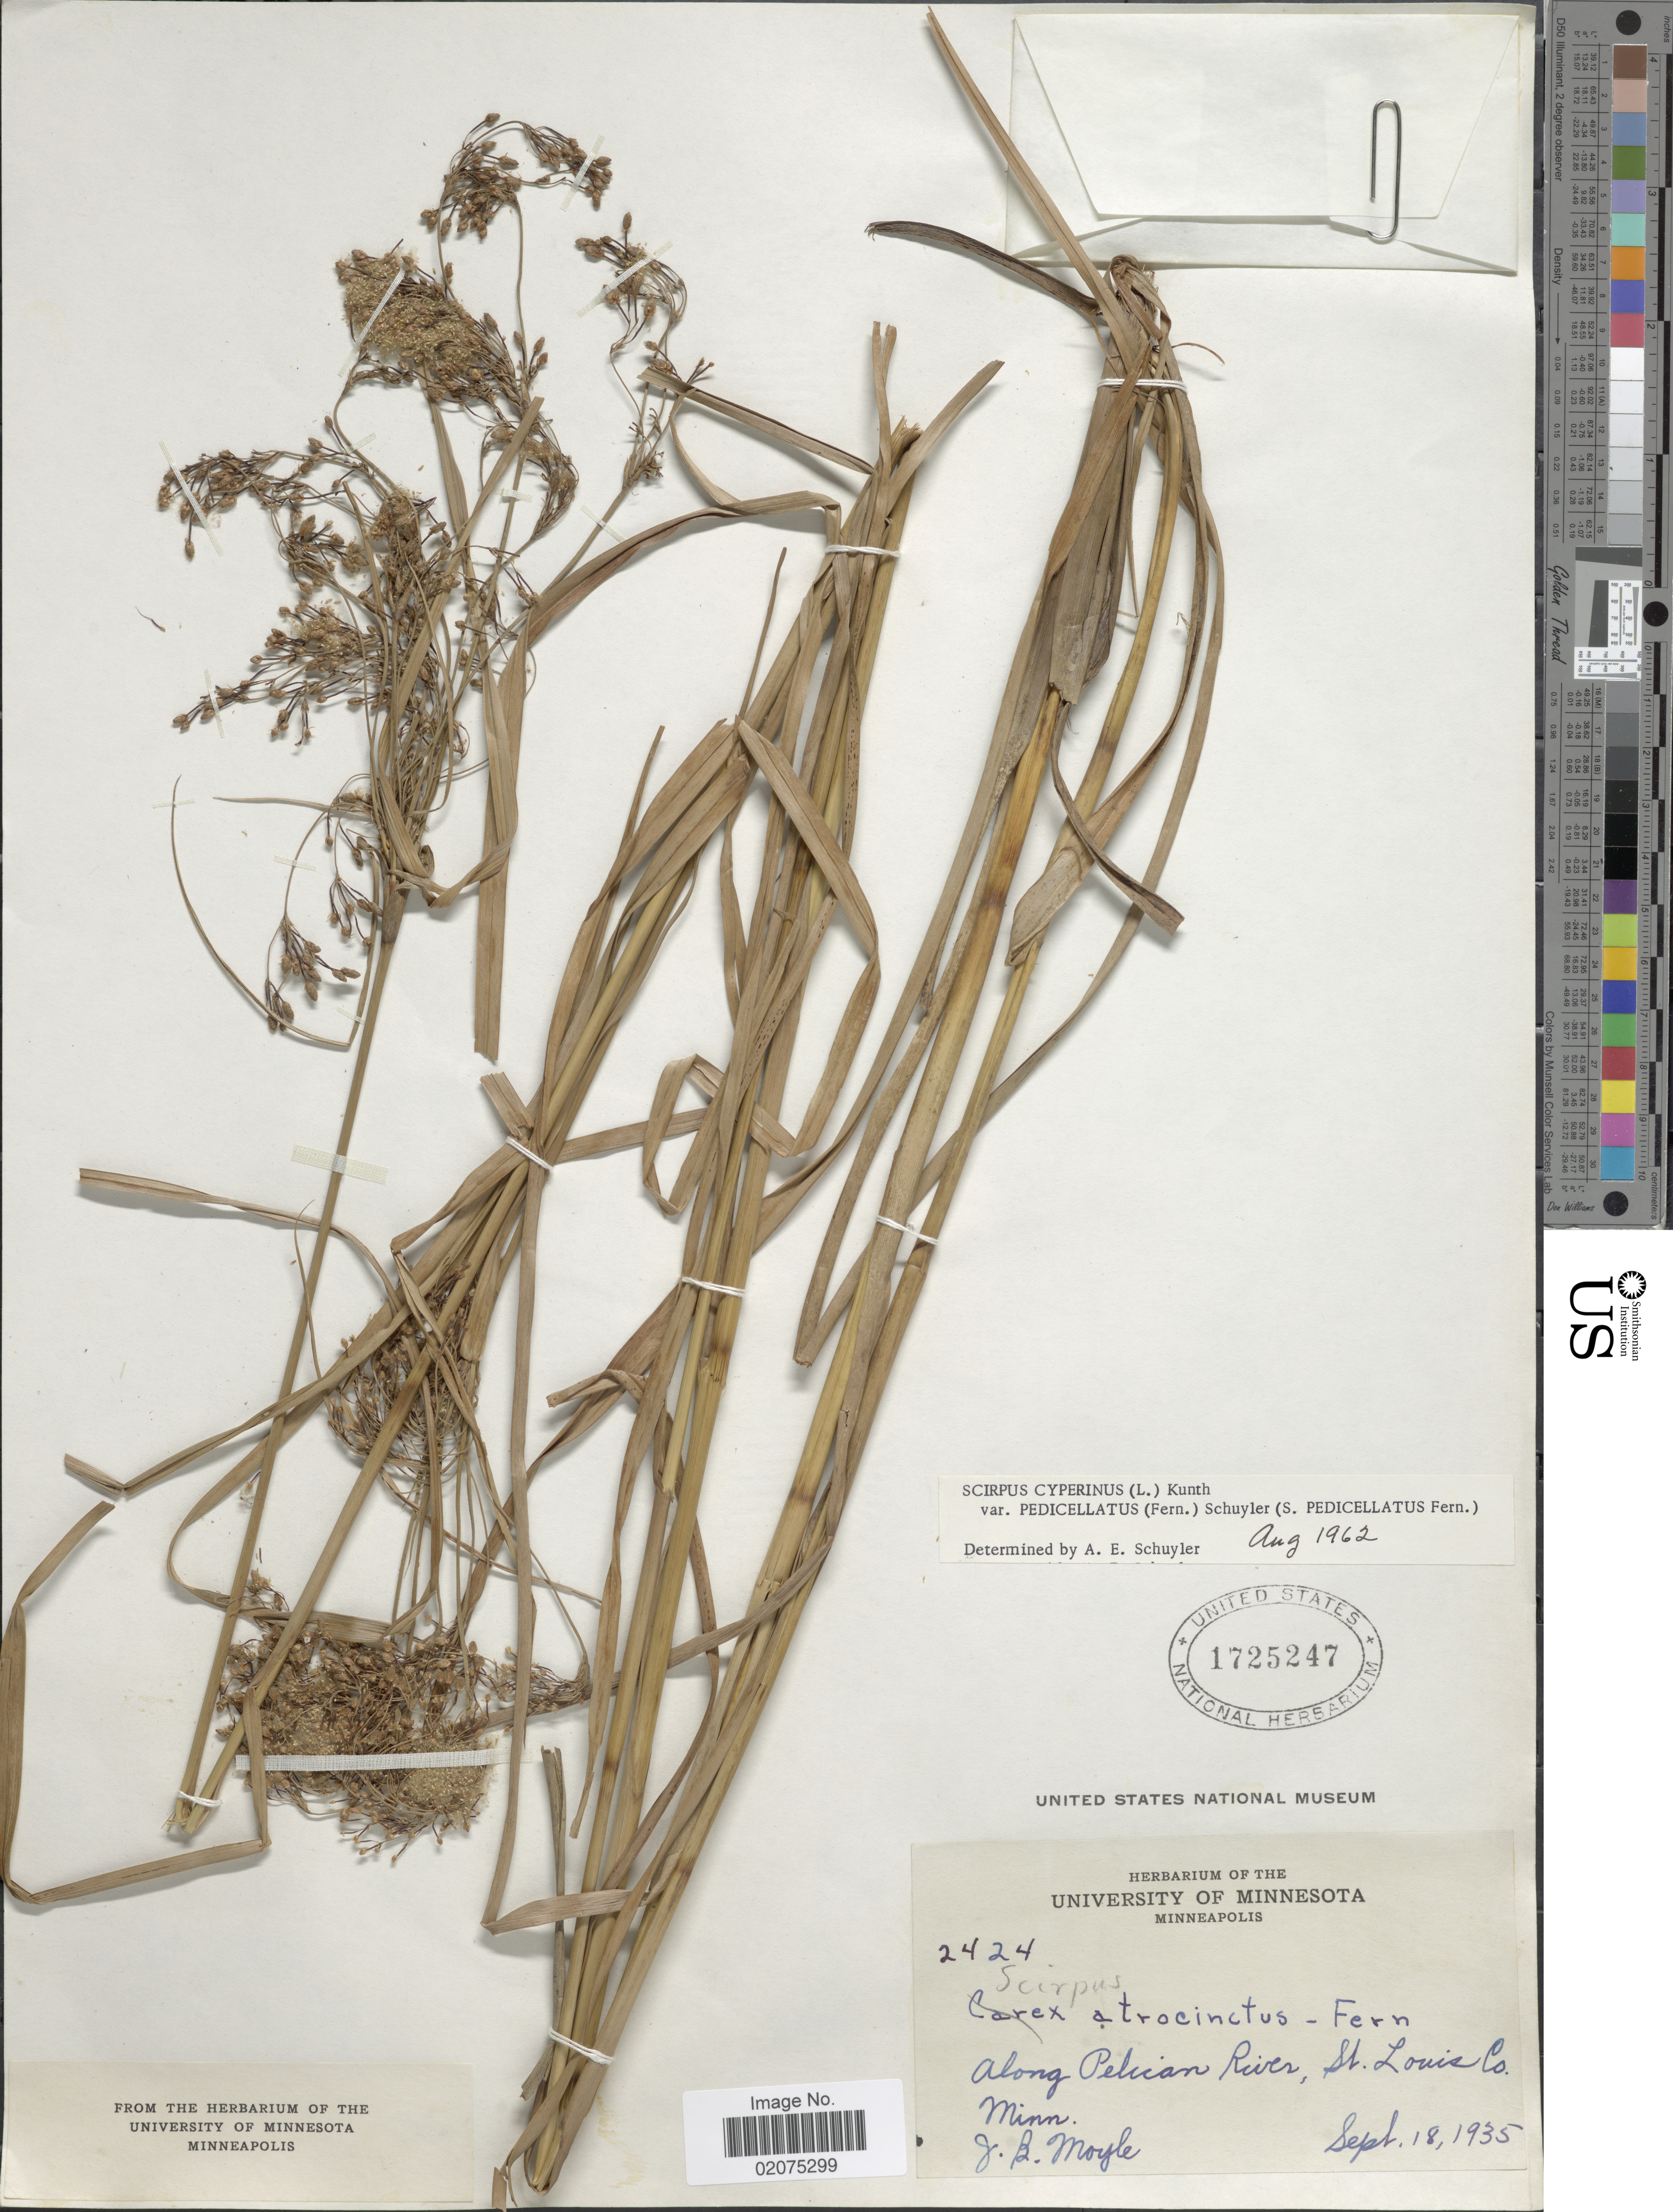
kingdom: Plantae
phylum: Tracheophyta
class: Liliopsida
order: Poales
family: Cyperaceae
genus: Scirpus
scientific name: Scirpus cyperinus var. pedicellatus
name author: (Fernald) Schuyler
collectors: J. Moyle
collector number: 2424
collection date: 1935-09-18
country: United States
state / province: Minnesota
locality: Along Pelican River, St. Louis Co., Minn.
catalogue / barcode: US 1725247